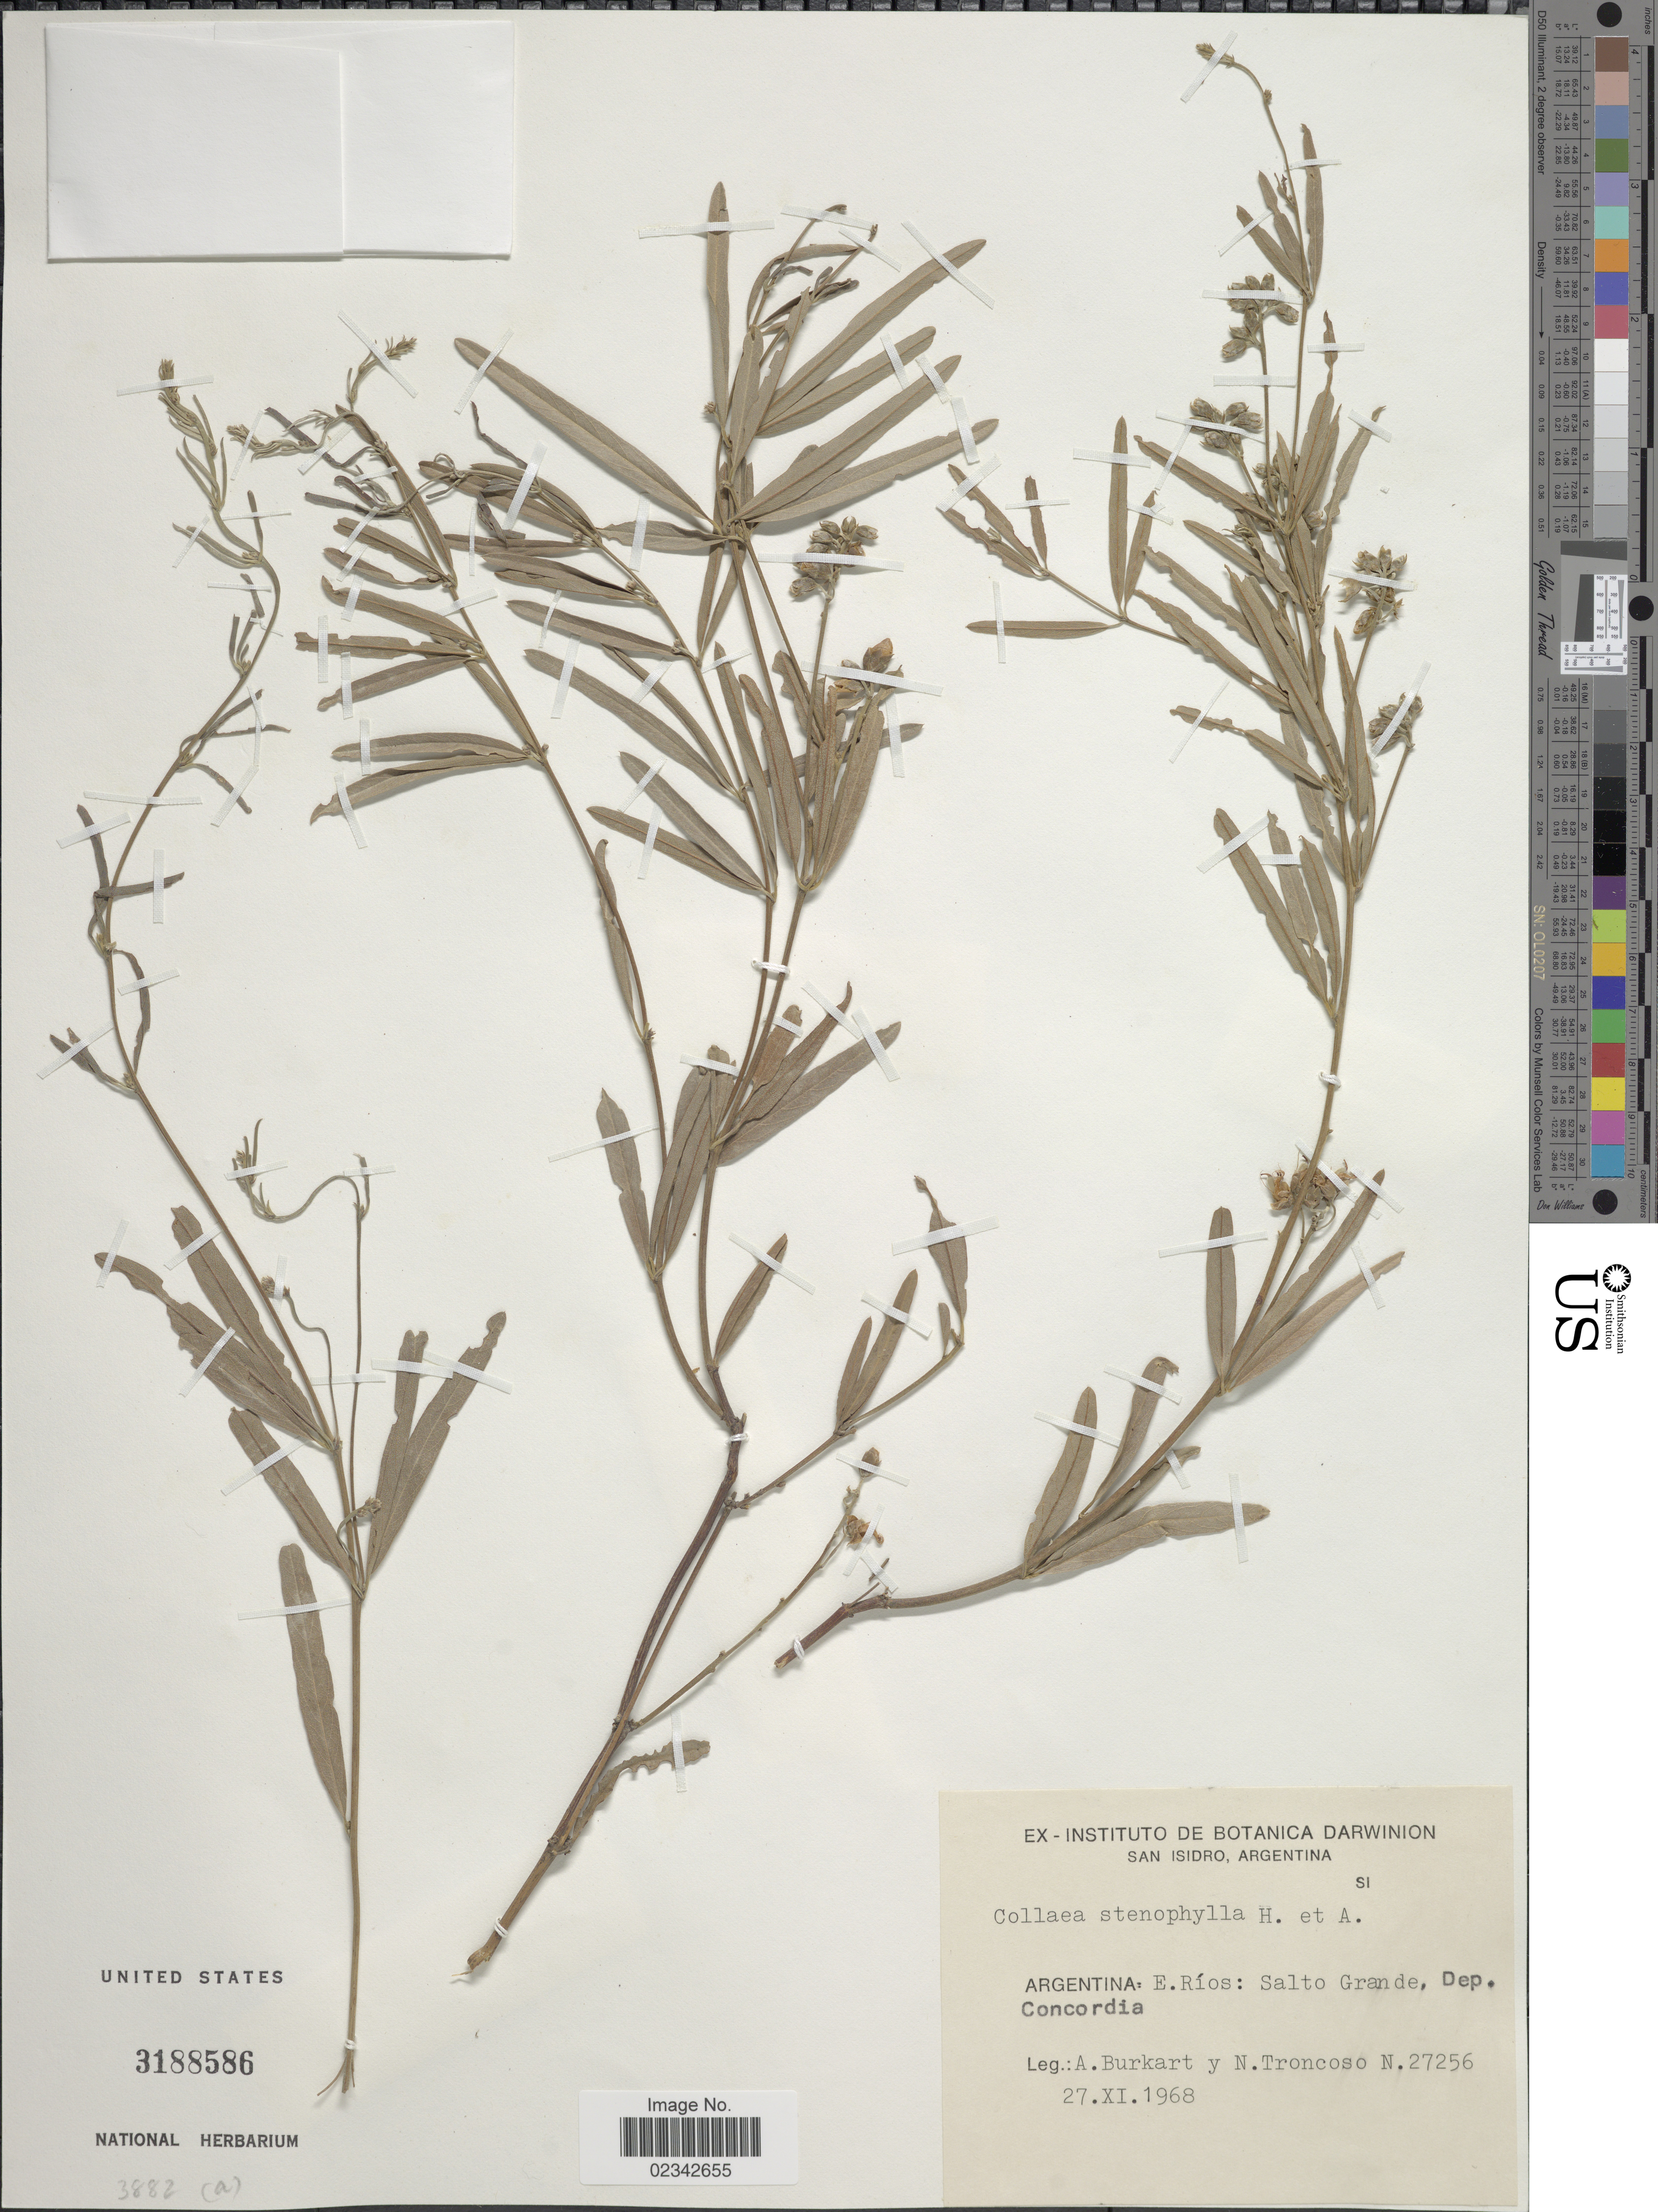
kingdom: Plantae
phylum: Tracheophyta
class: Magnoliopsida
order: Fabales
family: Fabaceae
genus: Collaea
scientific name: Collaea stenophylla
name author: (Hook. & Arn.) Benth.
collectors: A. E. Burkart & N. Troncoso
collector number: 27256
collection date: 1968-11-27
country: Argentina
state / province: Entre Rios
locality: Salto Grande, dep. Concordia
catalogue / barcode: US 3188586